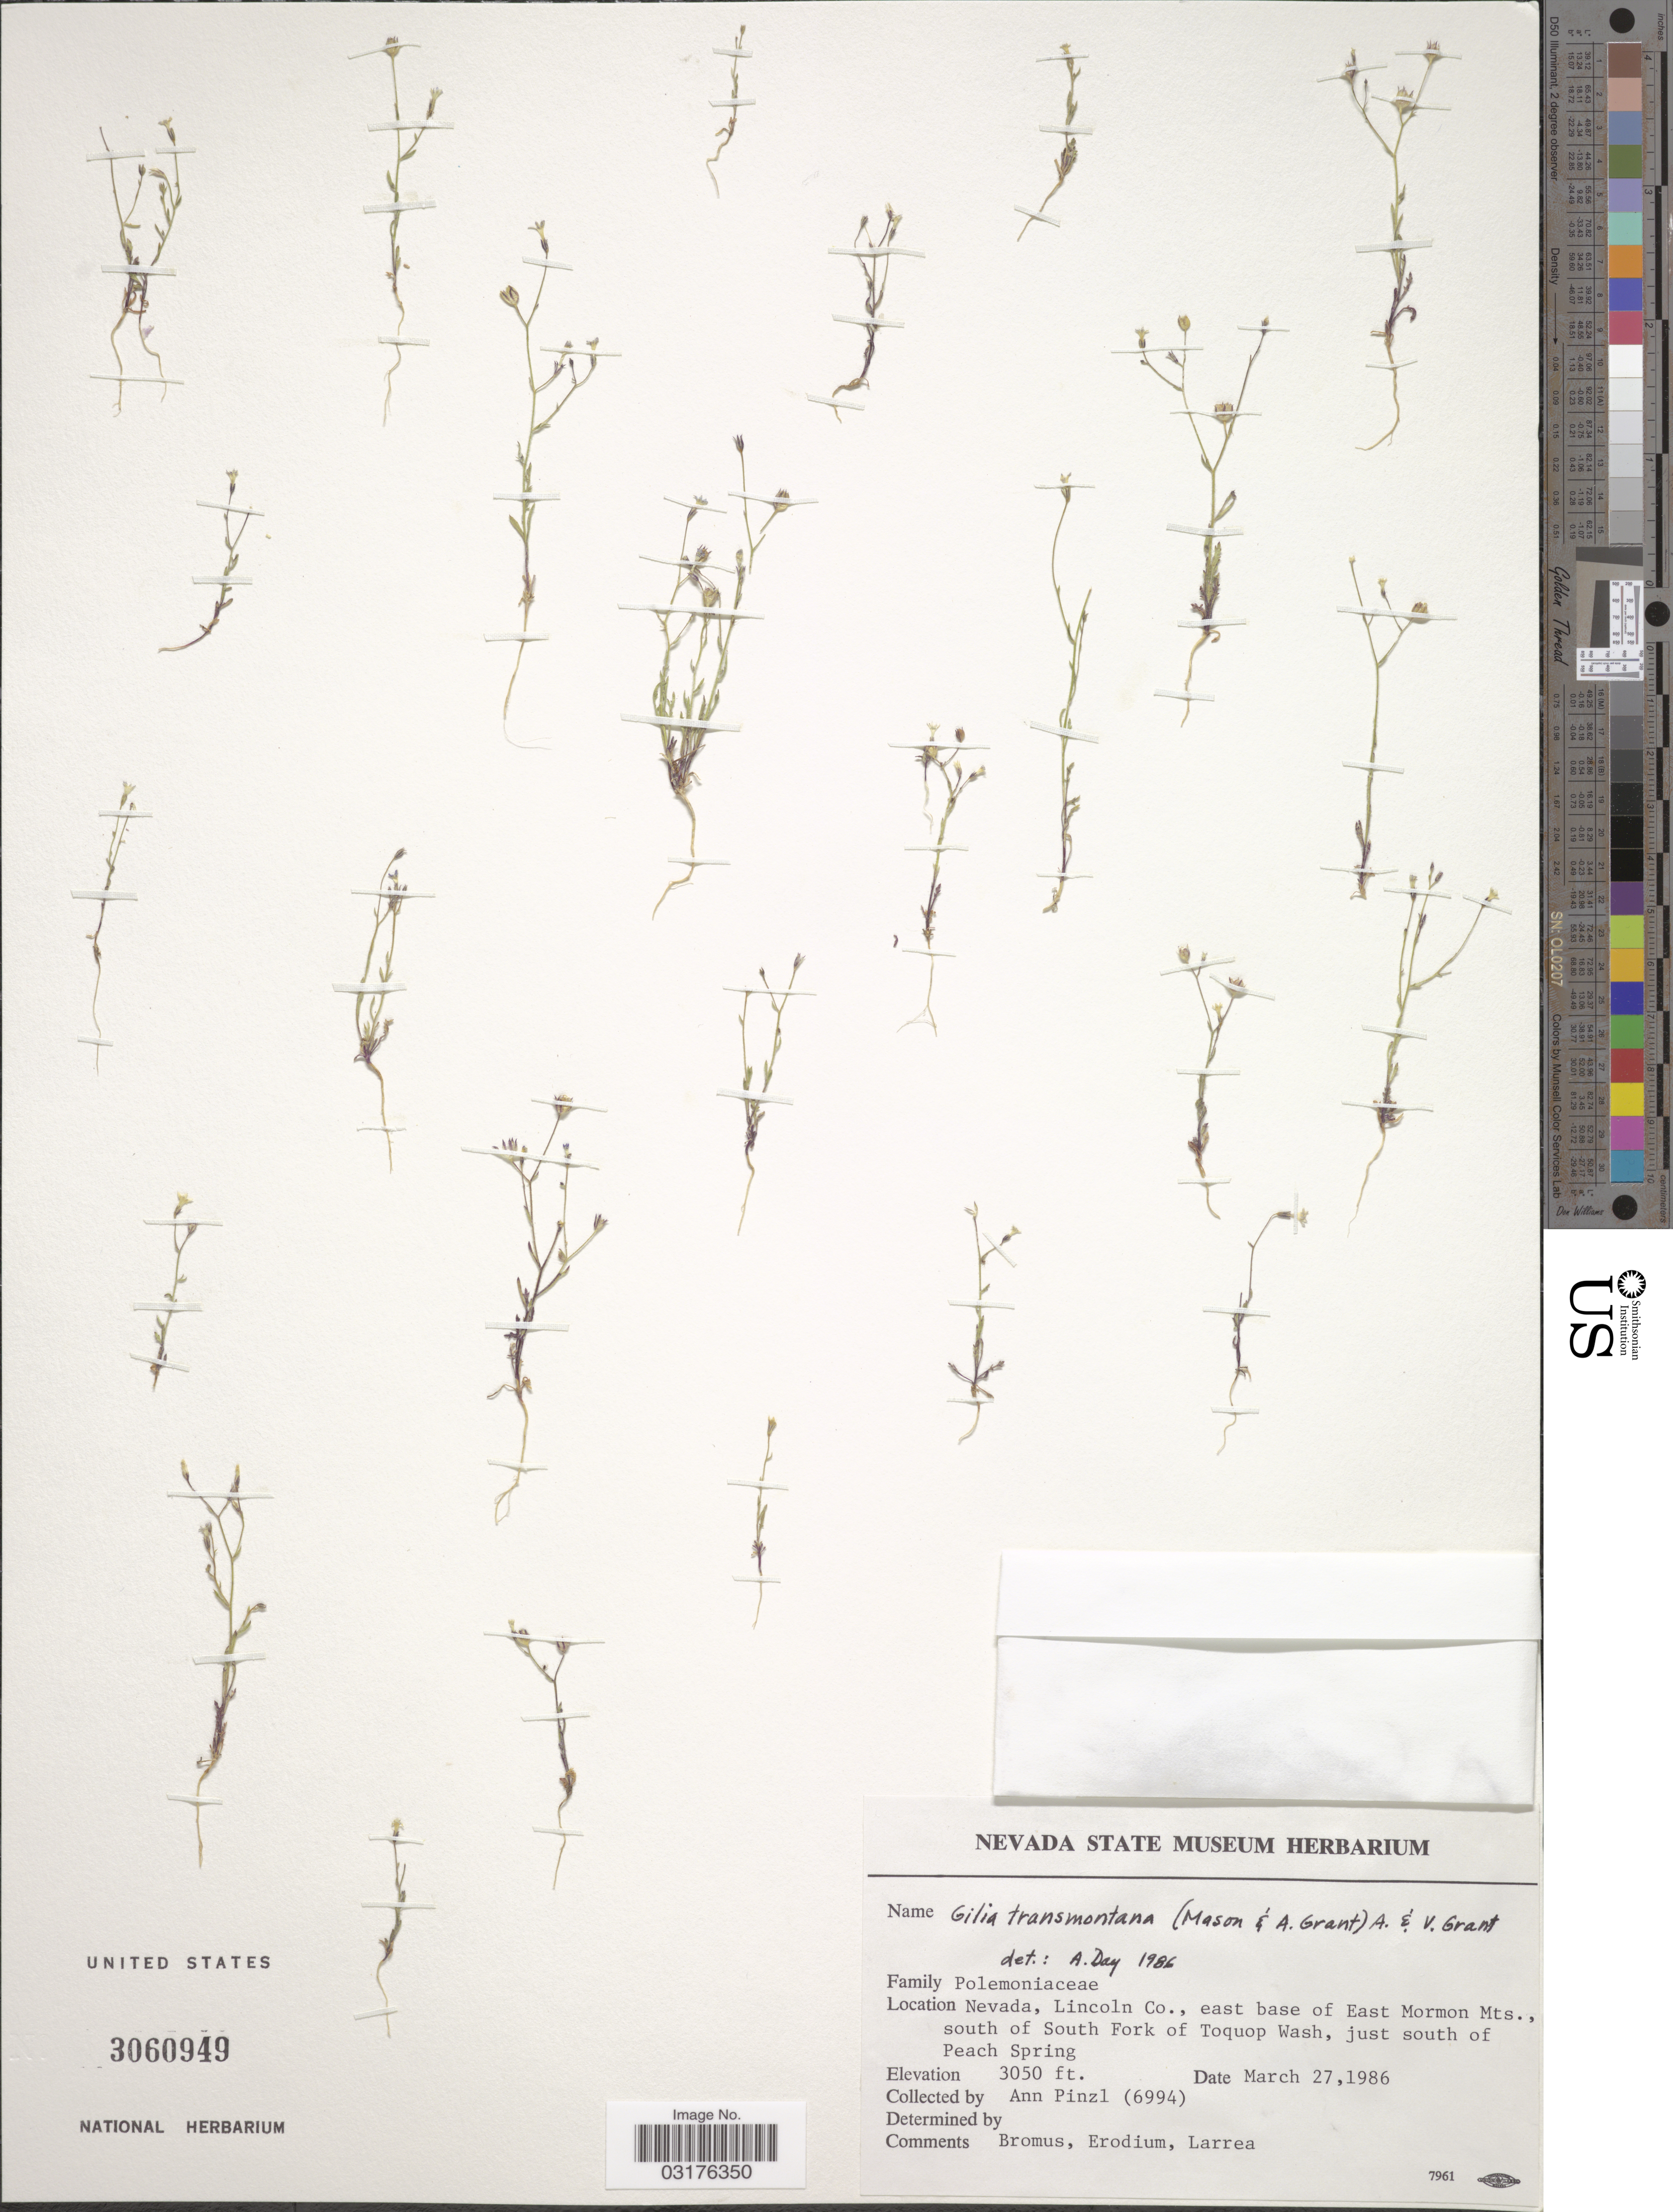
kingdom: Plantae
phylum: Tracheophyta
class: Magnoliopsida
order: Ericales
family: Polemoniaceae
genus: Gilia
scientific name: Gilia transmontana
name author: (H. Mason & A.D. Grant) A.D. Grant & V.E. Grant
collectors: A. Pinzl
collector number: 6994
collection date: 1986-03-27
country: United States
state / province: Nevada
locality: Lincoln Co., east base of East Mormon Mts., south of South Fork of Toquop Wash, just south of Peach Spring.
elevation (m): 930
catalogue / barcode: US 3060949